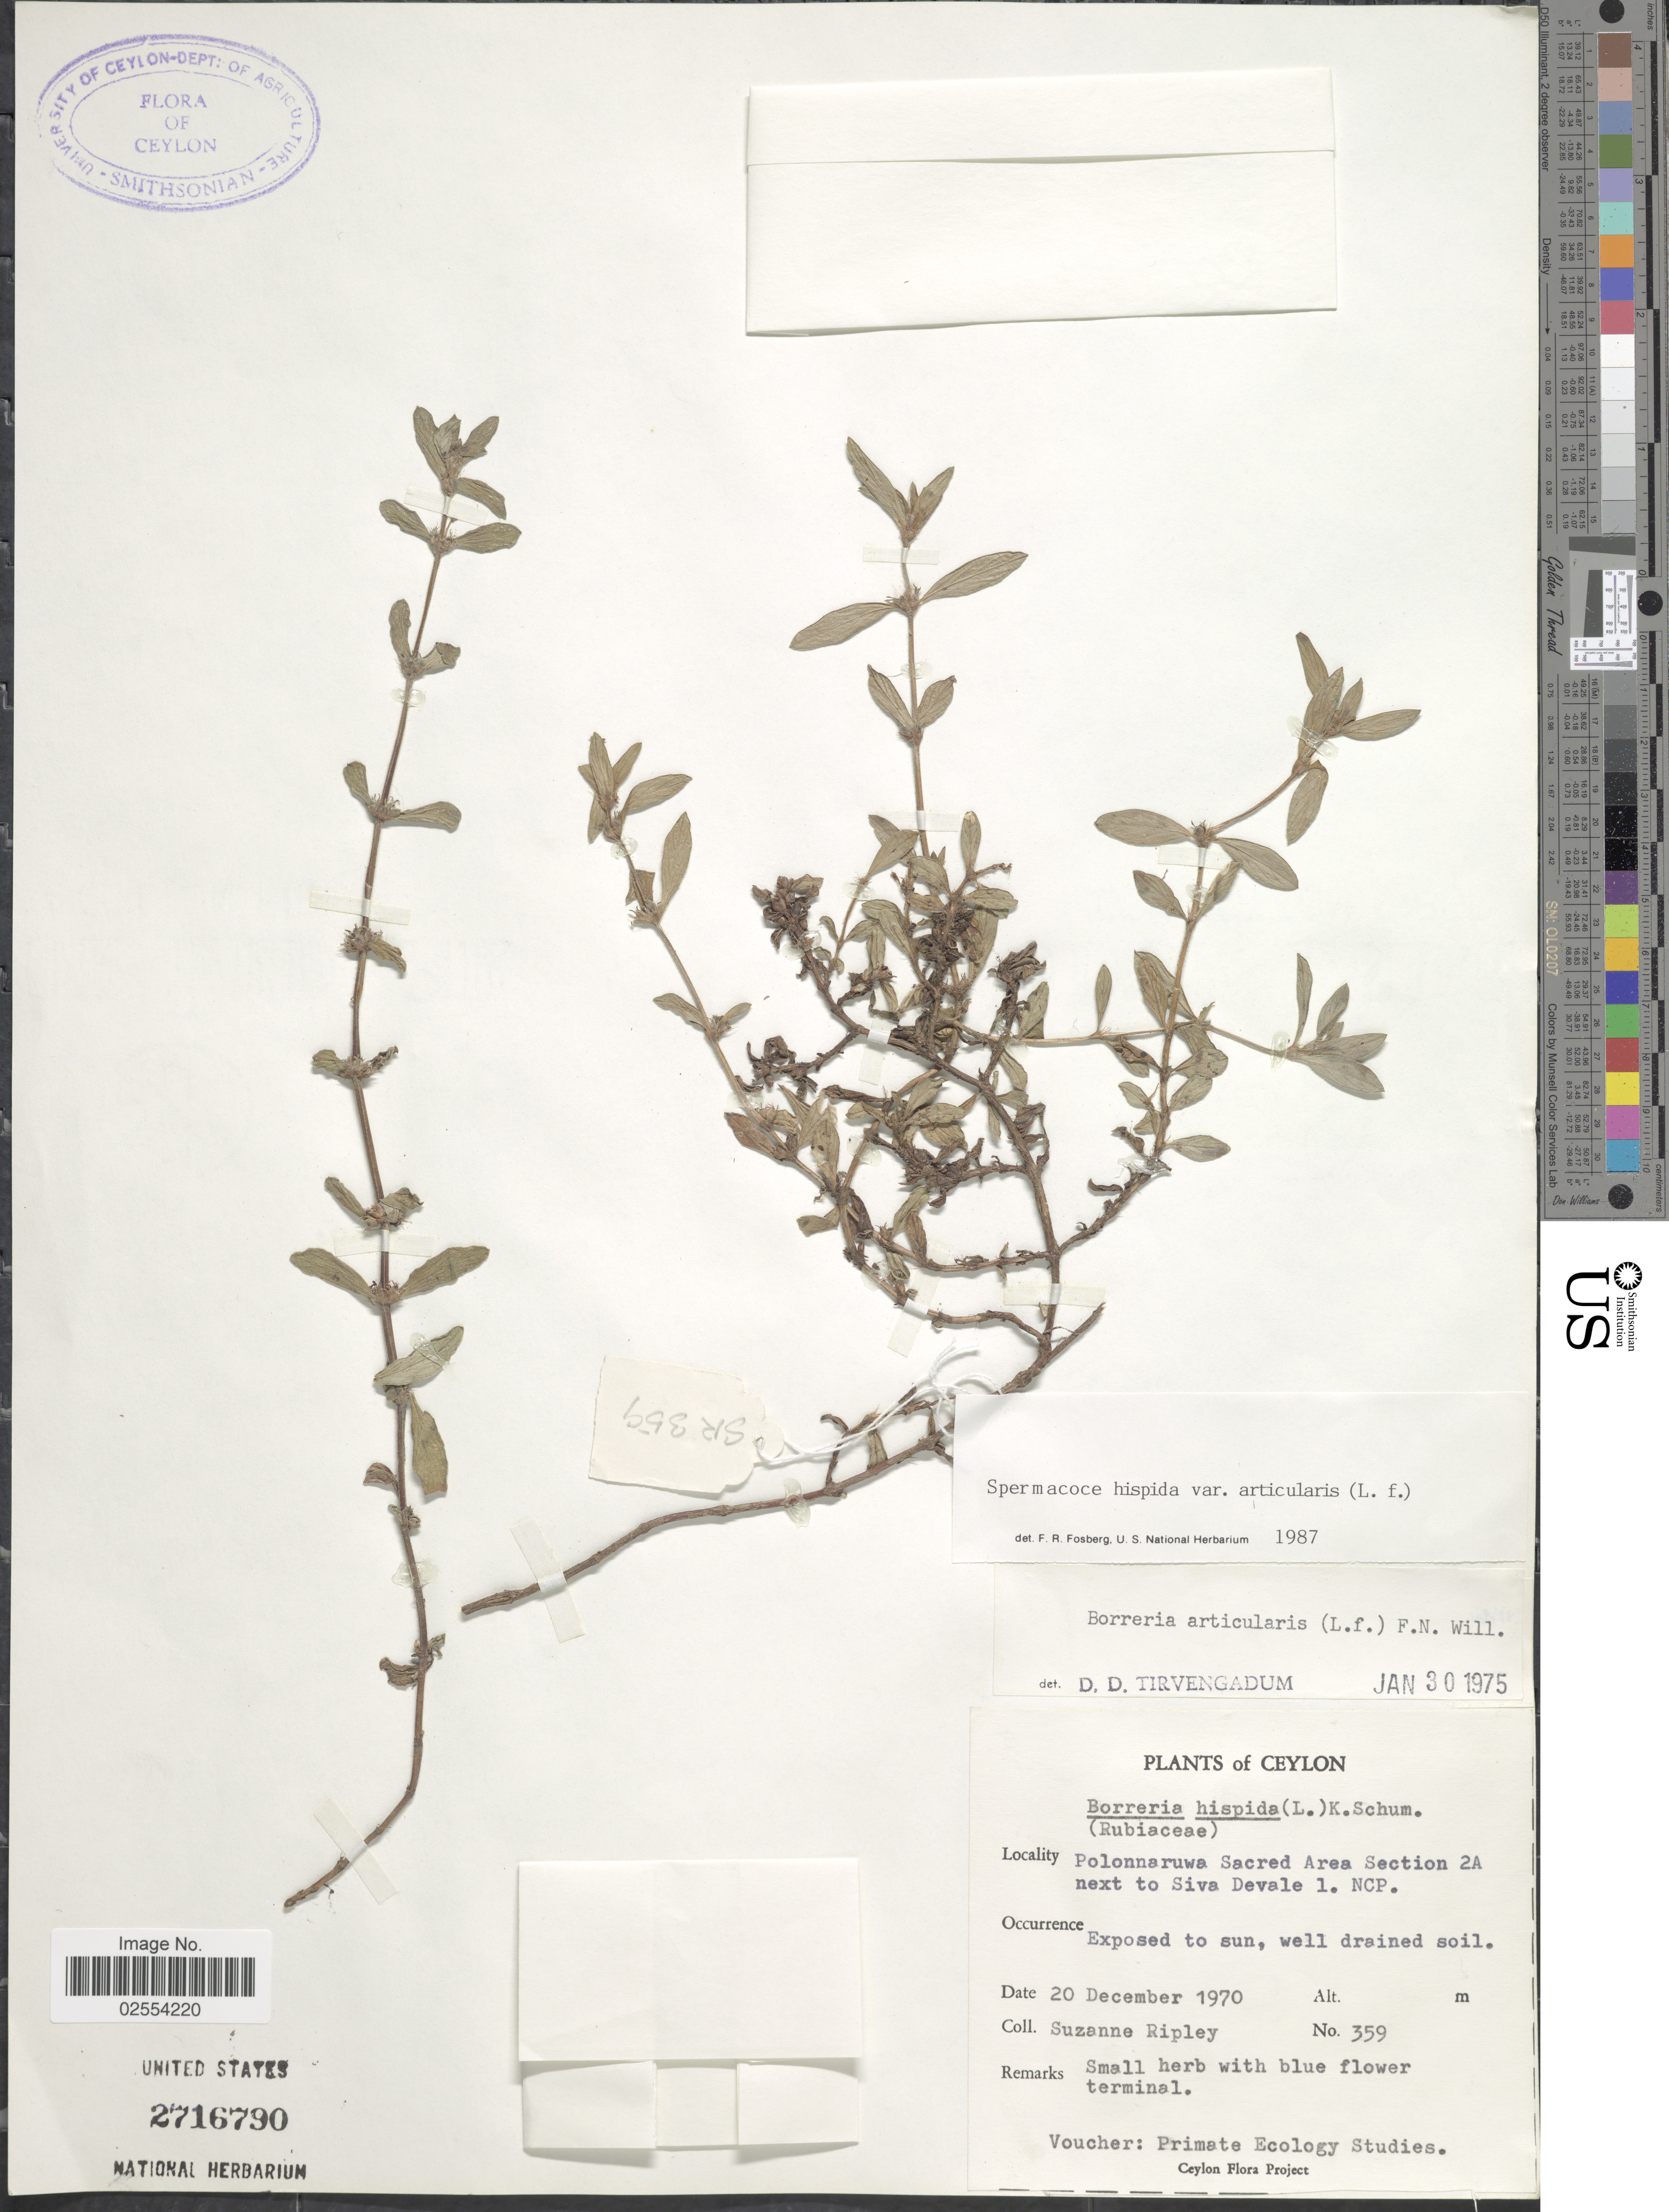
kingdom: Plantae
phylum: Tracheophyta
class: Magnoliopsida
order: Gentianales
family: Rubiaceae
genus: Spermacoce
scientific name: Spermacoce articularis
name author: L. f.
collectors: S. Ripley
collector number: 359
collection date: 1970-12-20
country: Sri Lanka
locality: Ceylon, Polonnaruwa Sacred Area Section 2A next to Siva Devale 1. NCP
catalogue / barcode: US 2716790